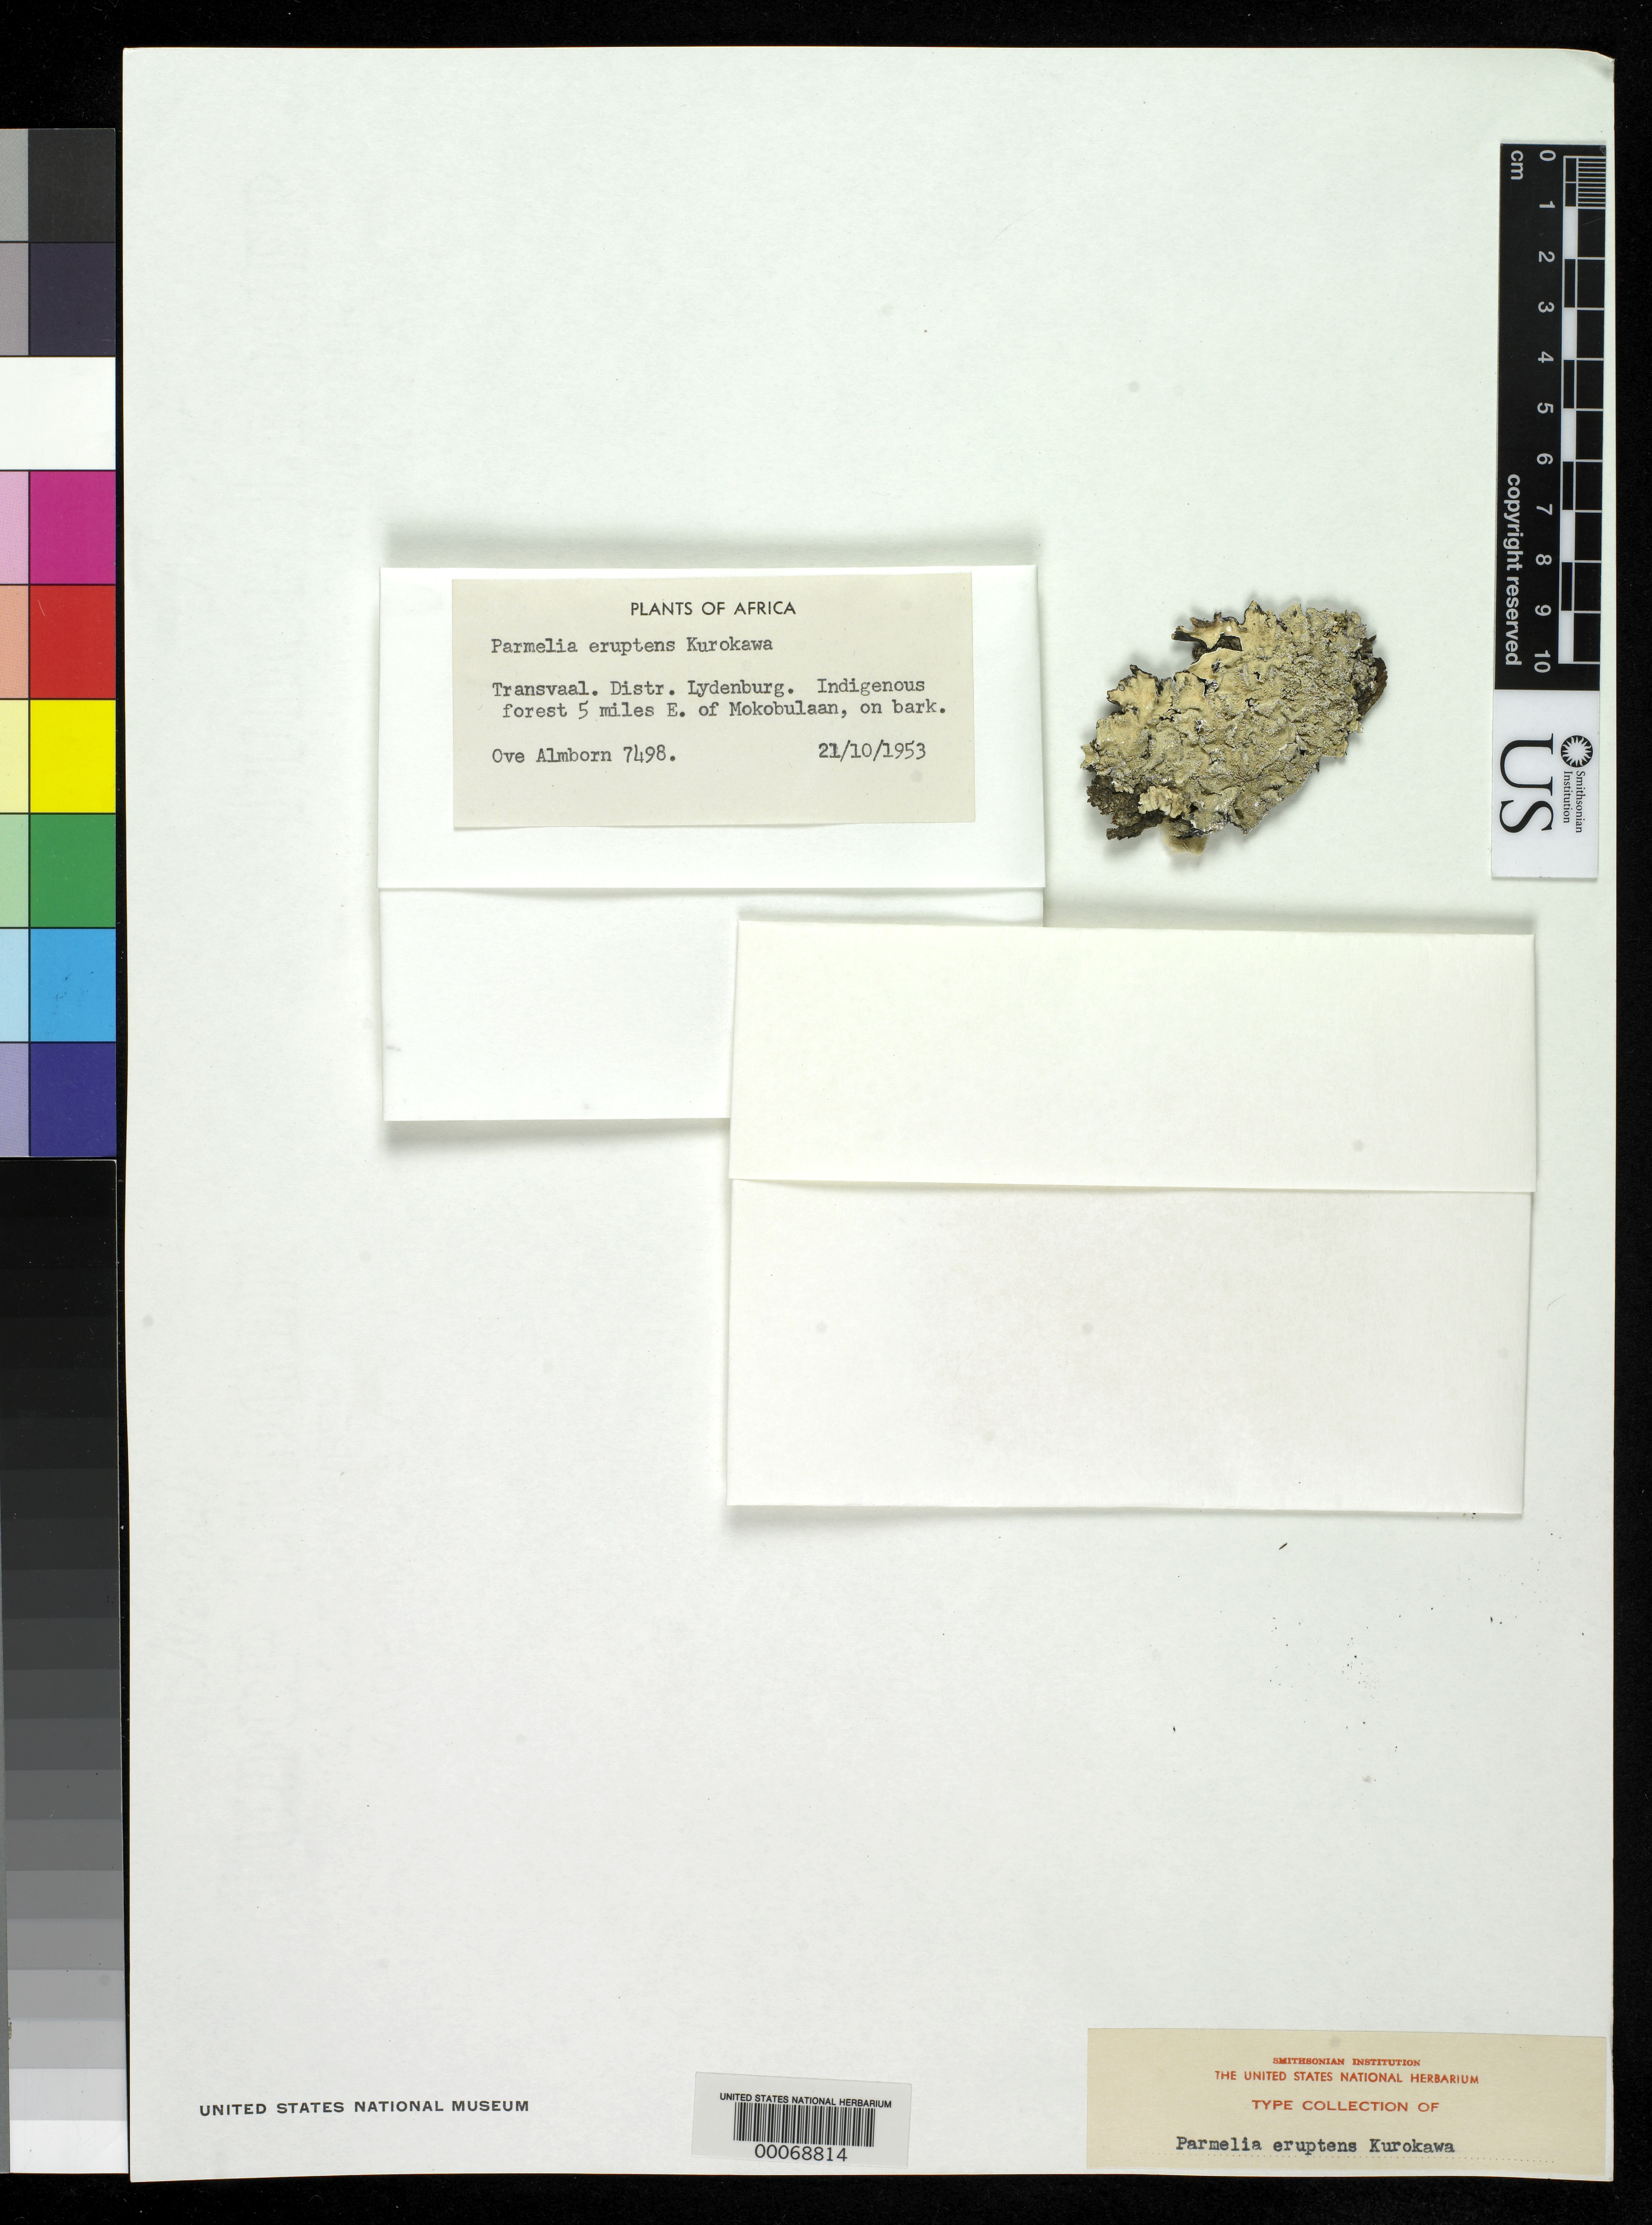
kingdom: Fungi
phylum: Ascomycota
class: Lecanoromycetes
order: Lecanorales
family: Parmeliaceae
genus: Parmelia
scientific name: Parmelia eruptens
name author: Kurok. in Hale & Kurok.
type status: Isotype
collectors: O. Almborn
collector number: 7498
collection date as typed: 21 Oct 1953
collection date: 1953-10-21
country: South Africa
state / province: Mpumalanga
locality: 5 mi E of Mokobulaan. Transvaal. Lydenburg